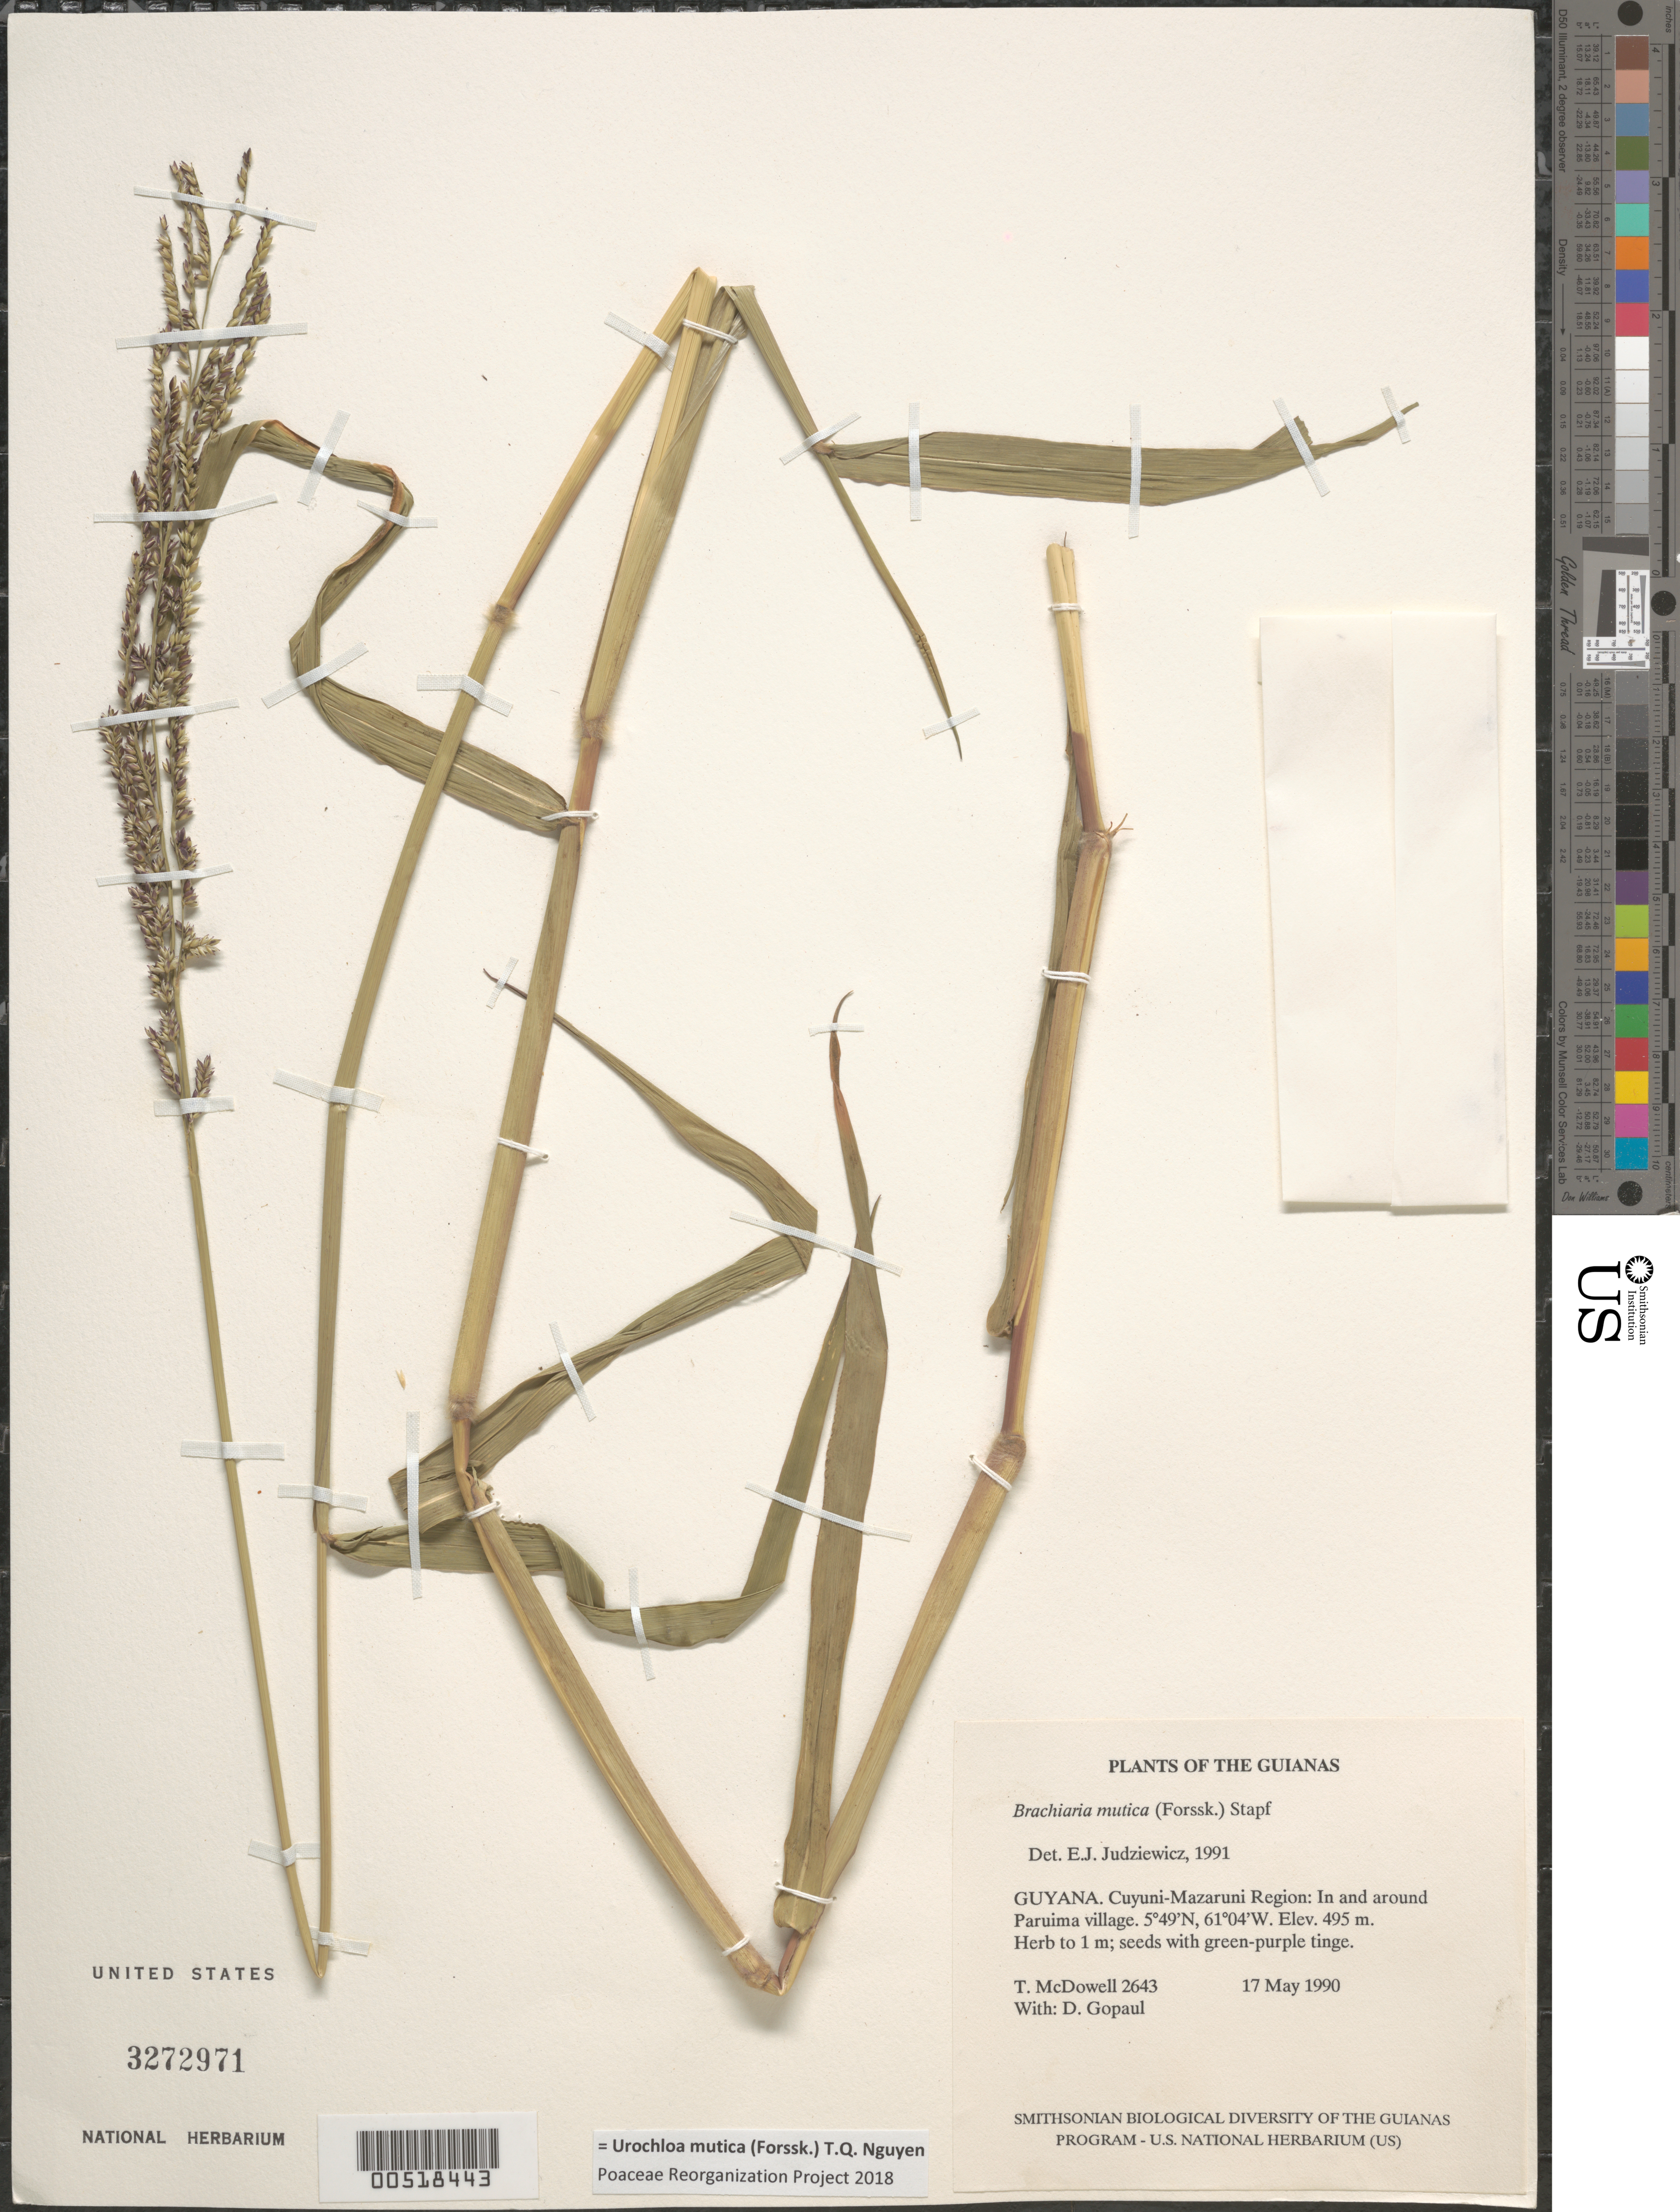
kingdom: Plantae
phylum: Tracheophyta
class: Liliopsida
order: Poales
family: Poaceae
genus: Brachiaria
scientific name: Brachiaria mutica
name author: (Forssk.) Stapf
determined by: Judziewicz, E. J.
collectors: T. McDowell & D. Gopaul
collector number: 2643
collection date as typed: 18 May 1990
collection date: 1990-05-18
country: Guyana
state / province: Cuyuni-Mazaruni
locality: In and around Paruima village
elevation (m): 495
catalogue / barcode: US 3272971